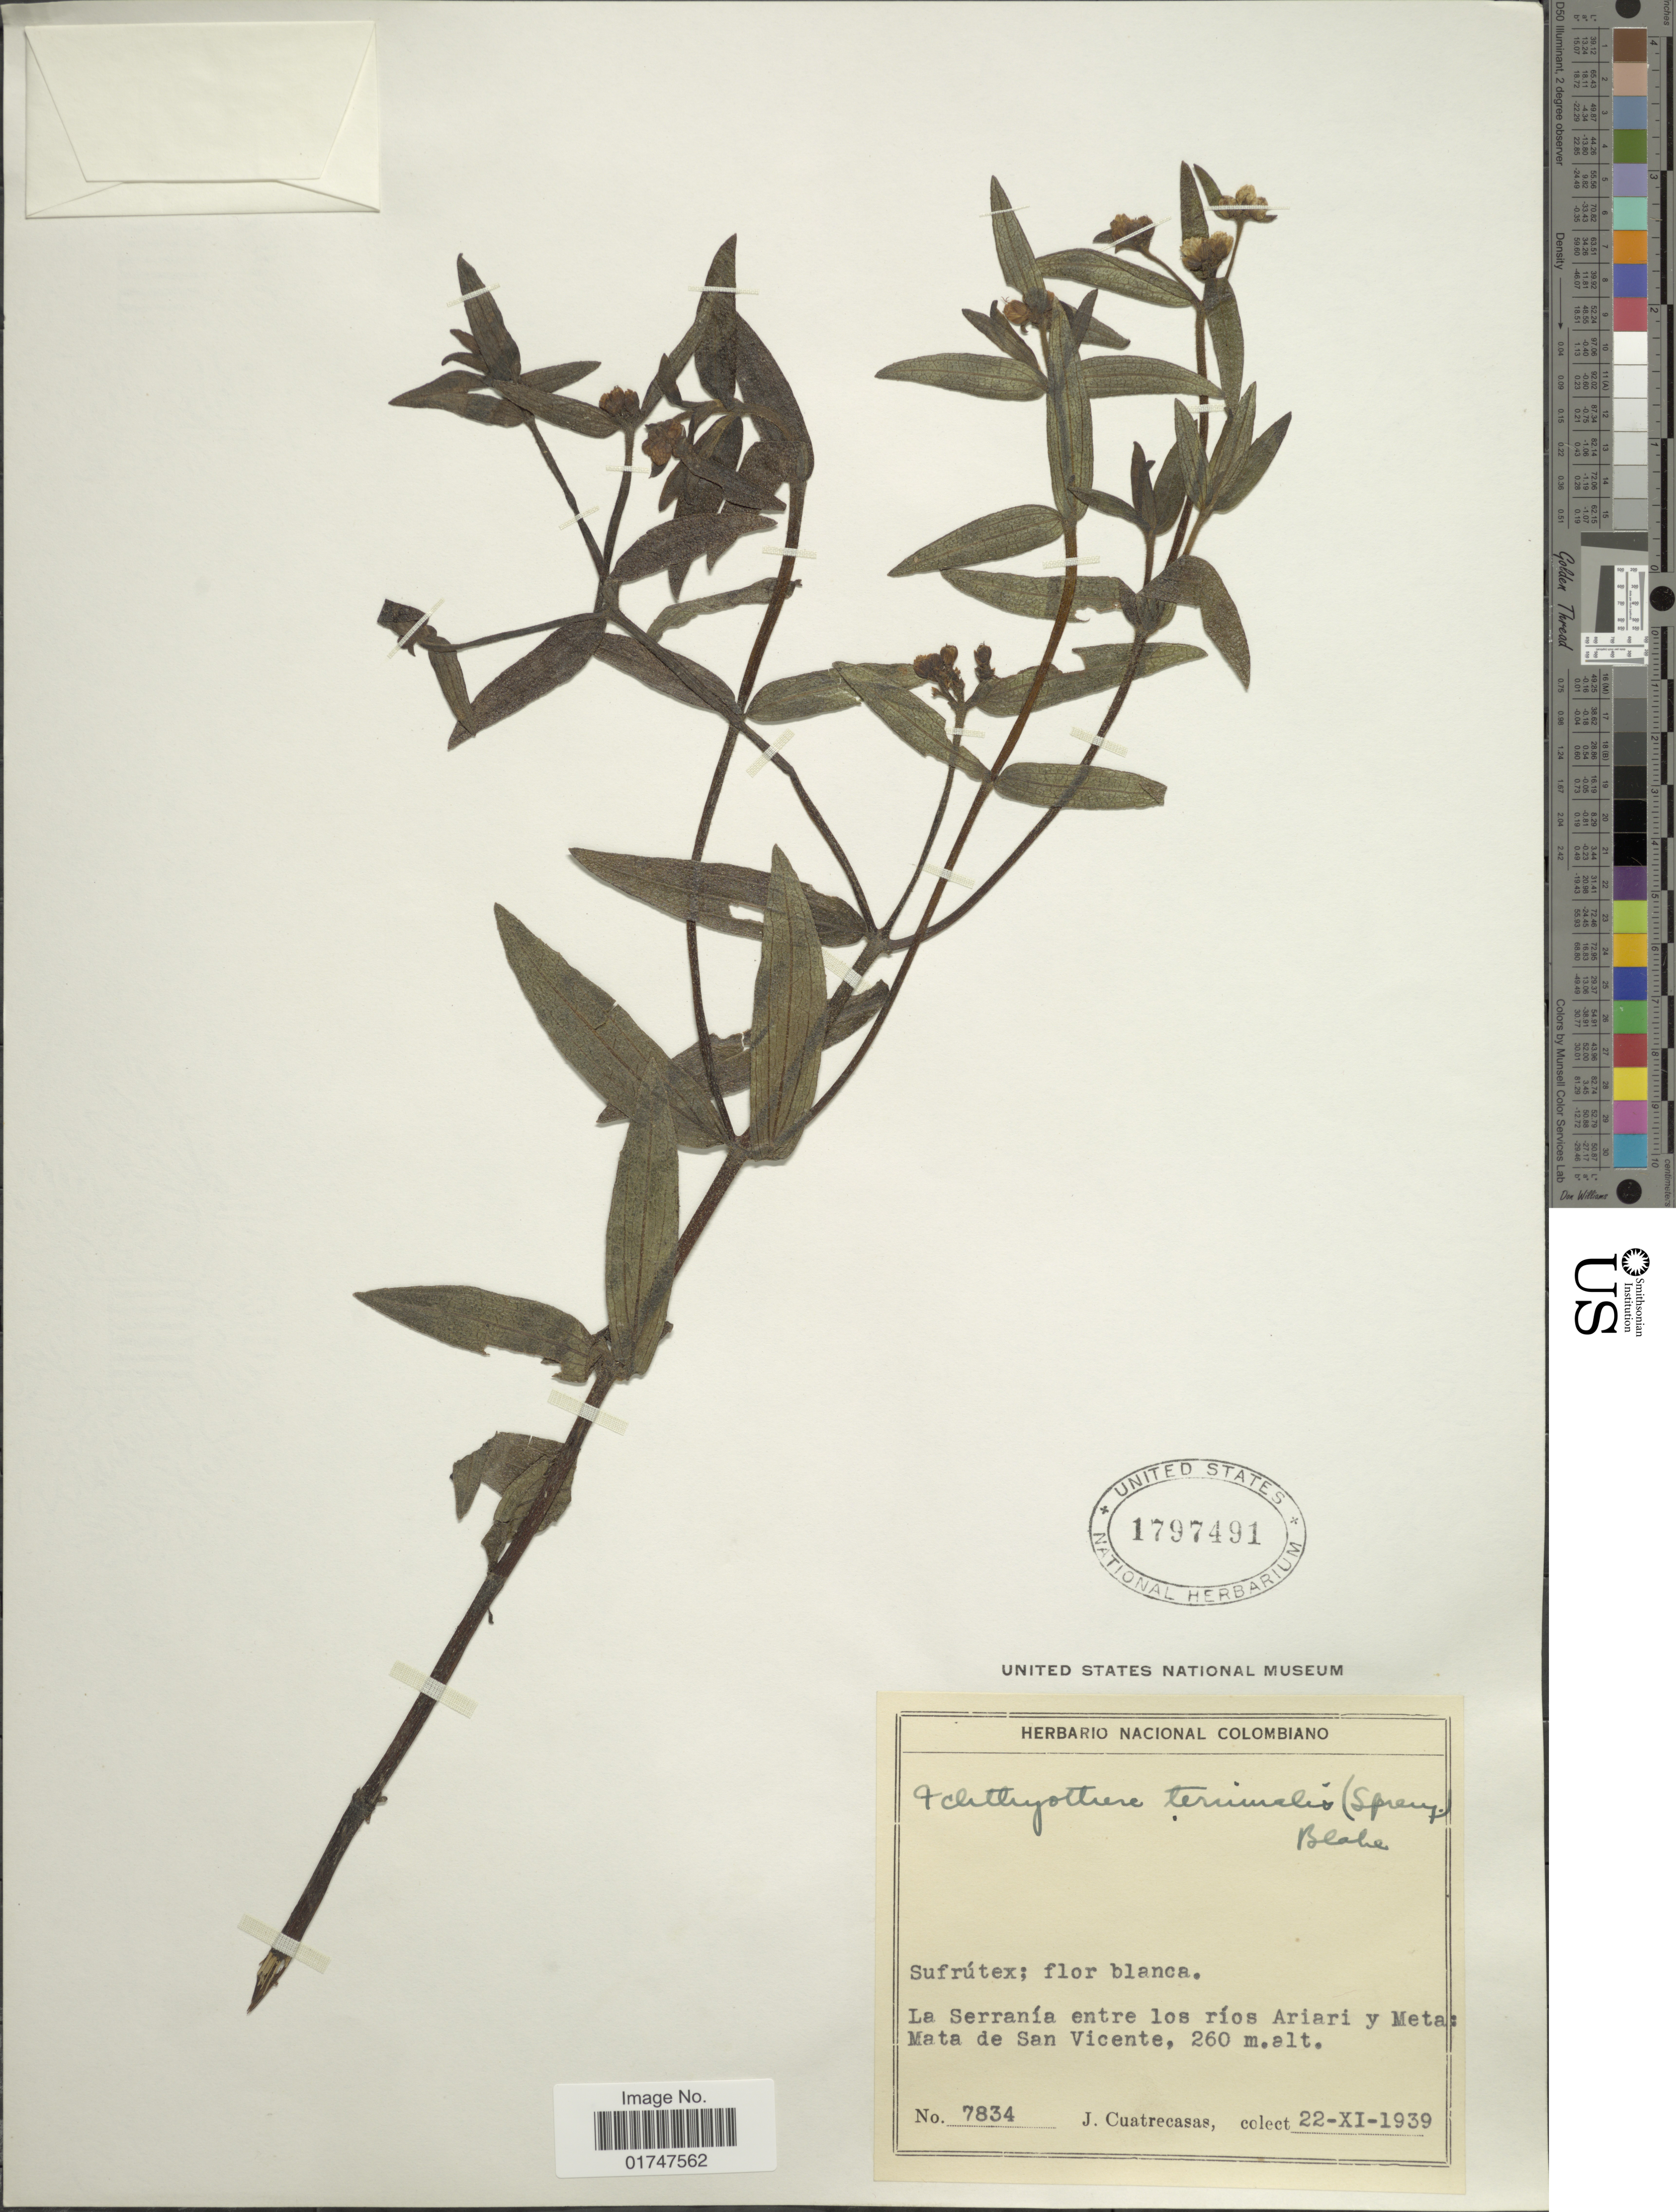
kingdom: Plantae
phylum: Tracheophyta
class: Magnoliopsida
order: Asterales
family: Asteraceae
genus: Ichthyothere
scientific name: Ichthyothere terminalis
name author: (Spreng.) S.F. Blake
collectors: J. Cuatrecasas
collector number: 7834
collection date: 1939-11-22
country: El Salvador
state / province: San Vincente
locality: La Serranía entre los ríos Ariari y Meta: Mata de San Vicente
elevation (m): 260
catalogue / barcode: US 1797491